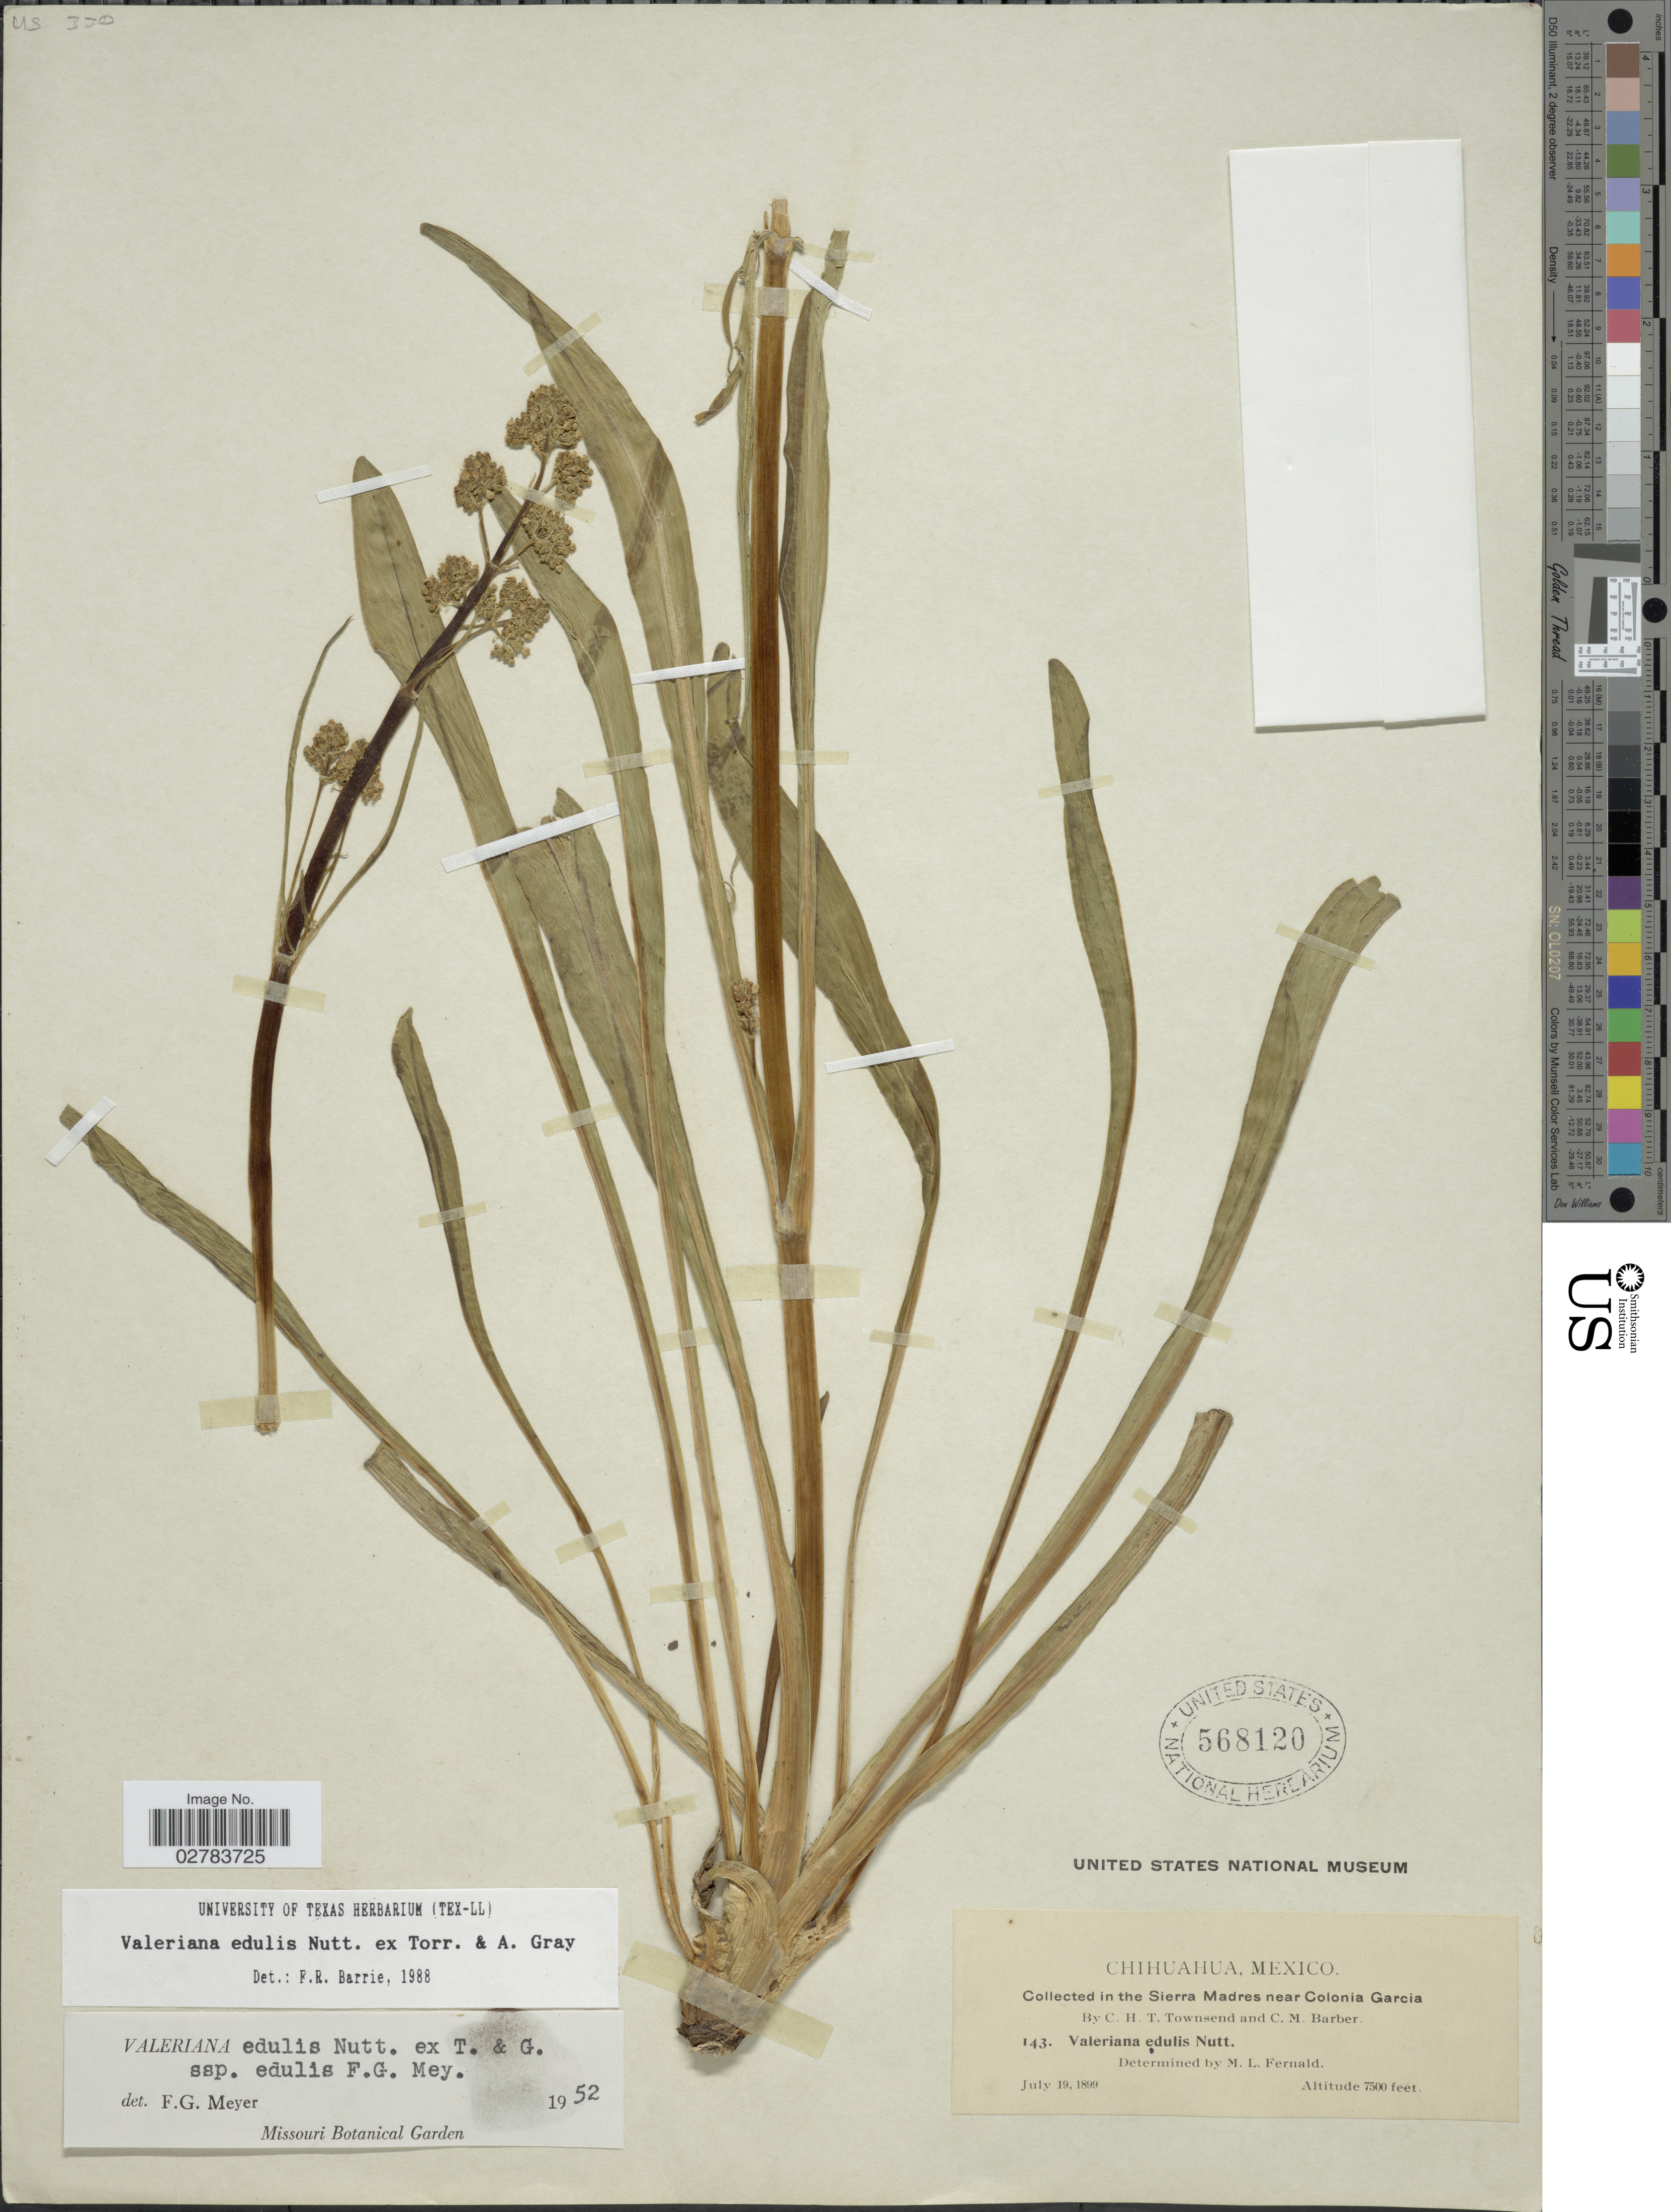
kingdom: Plantae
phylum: Tracheophyta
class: Magnoliopsida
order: Dipsacales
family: Caprifoliaceae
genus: Valeriana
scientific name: Valeriana edulis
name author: Nutt.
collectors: C. H. Townsend & C. Barber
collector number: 143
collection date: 1899-07-19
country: Mexico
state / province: Chihuahua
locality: In the Sierra Madres near Colonia Garcia.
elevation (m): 2286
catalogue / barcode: US 568120